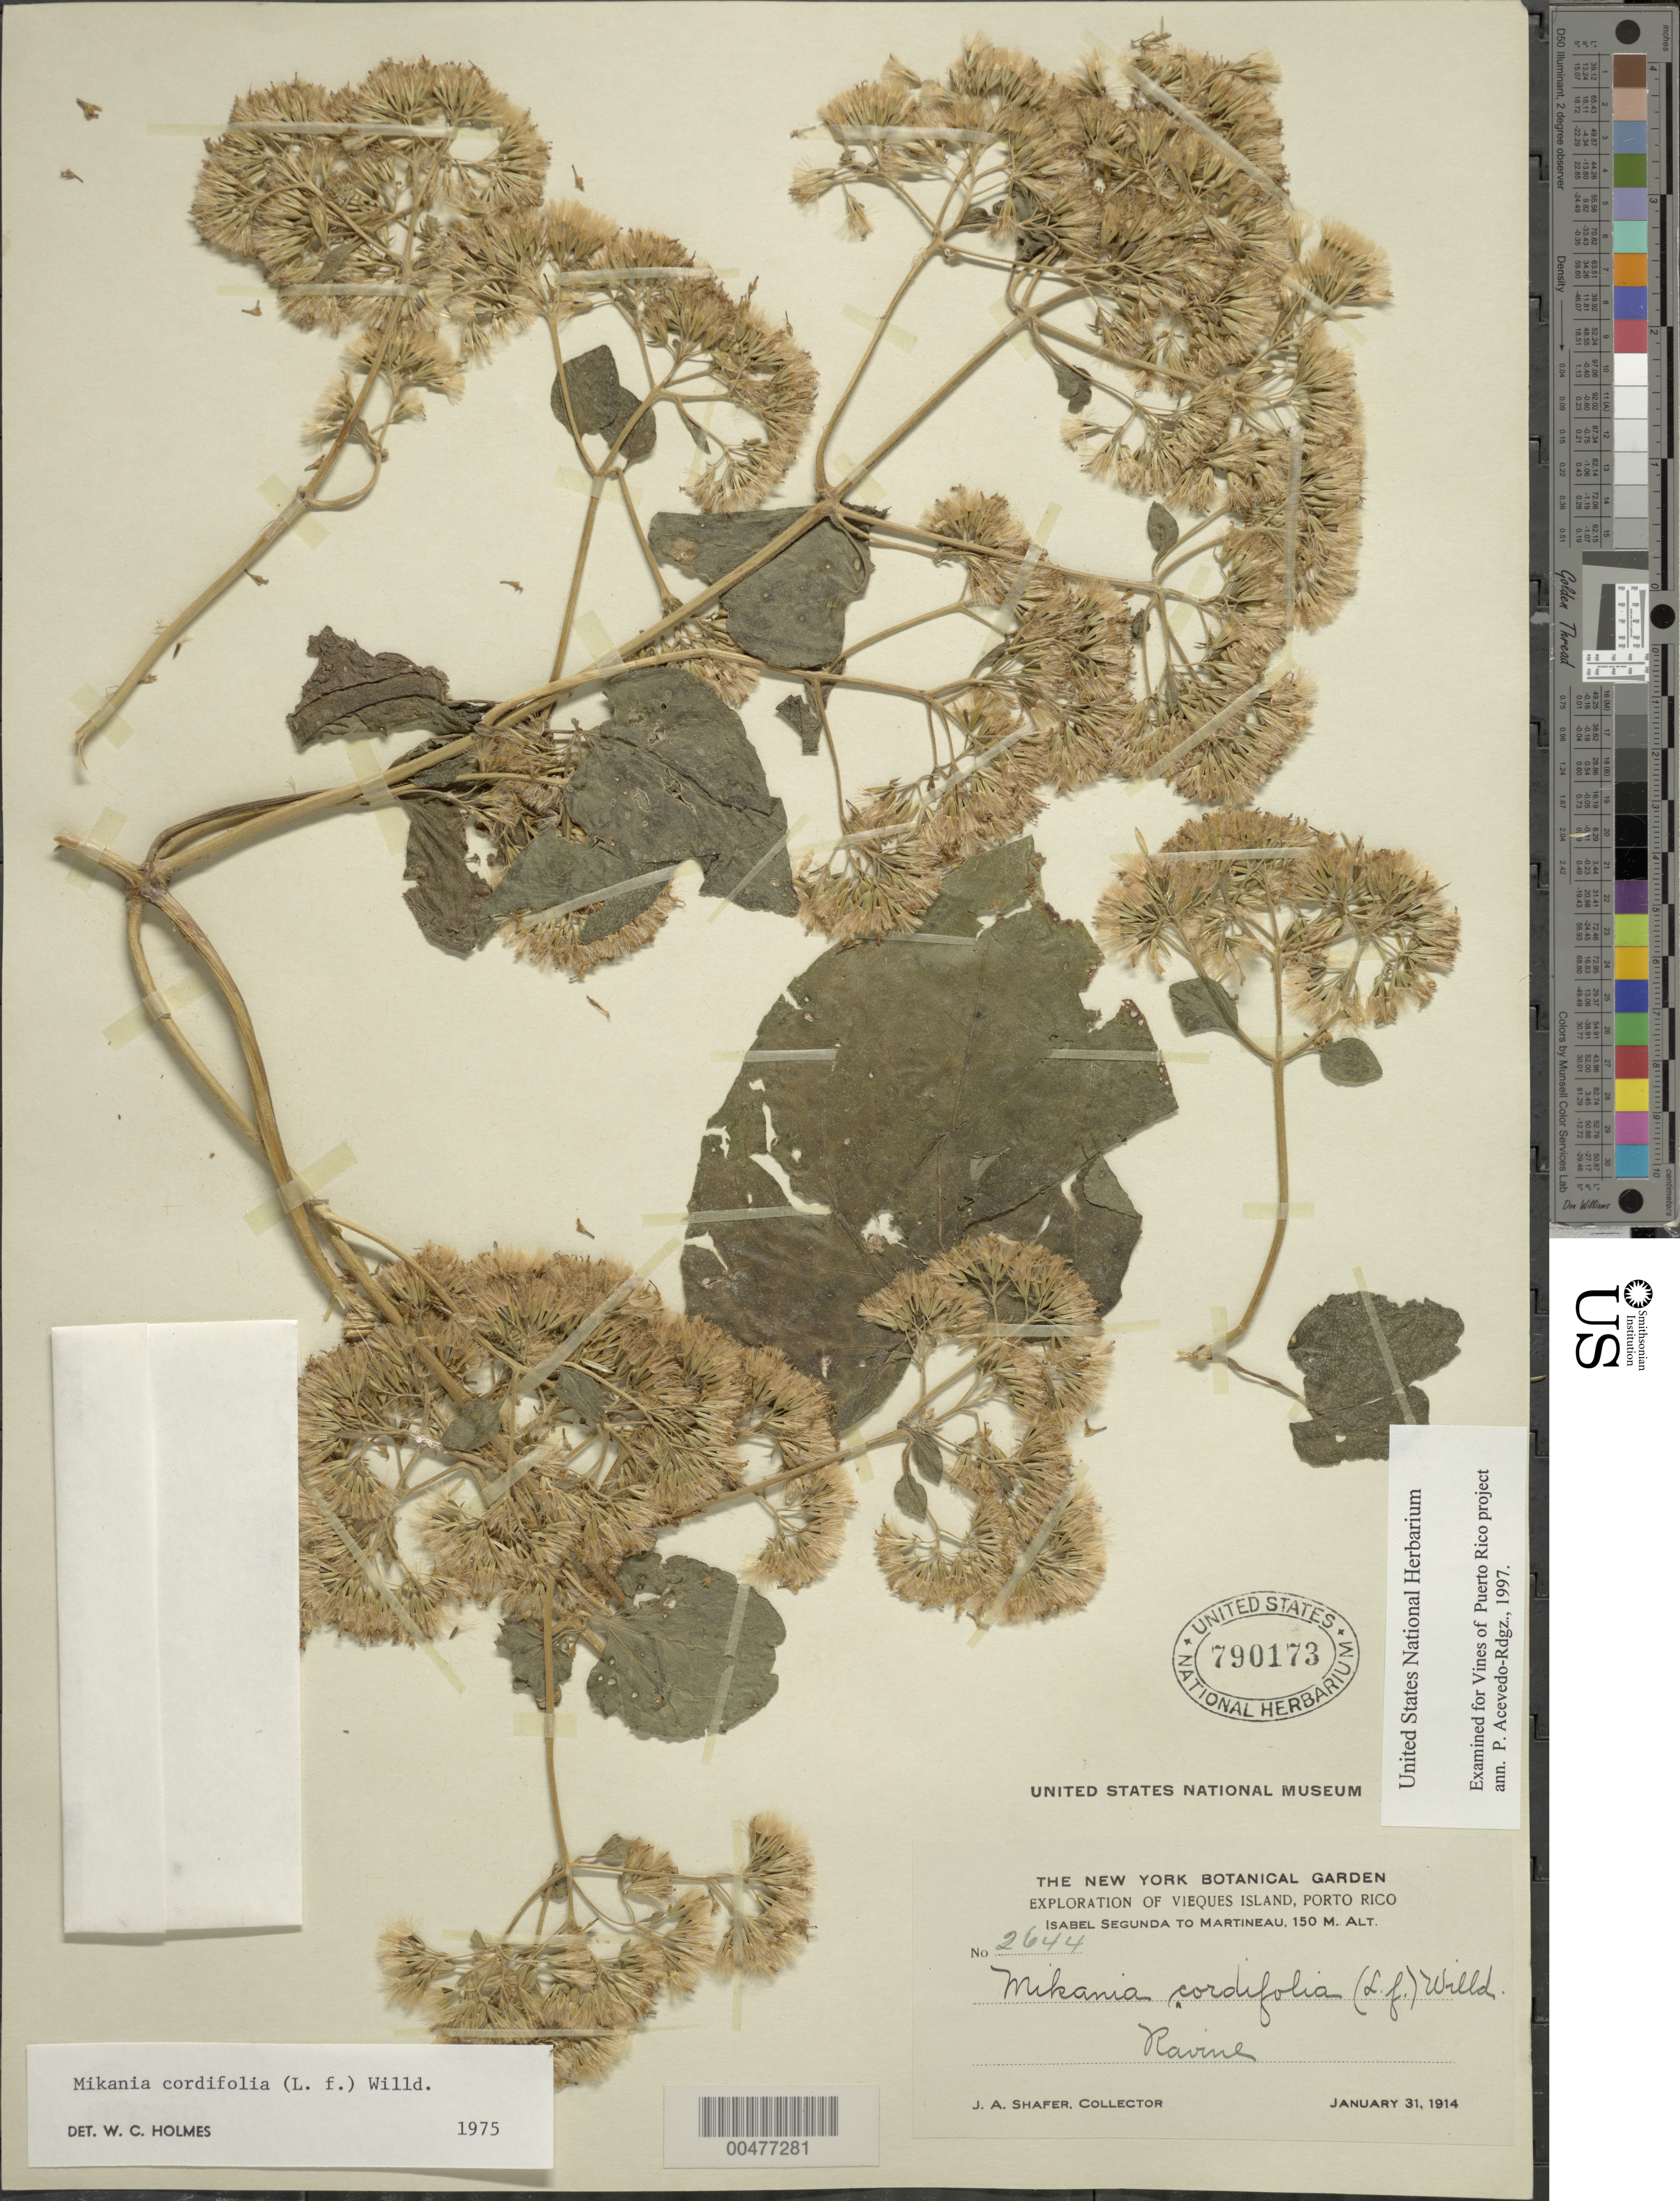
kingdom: Plantae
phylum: Tracheophyta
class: Magnoliopsida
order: Asterales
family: Asteraceae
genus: Mikania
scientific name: Mikania cordifolia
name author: Kunth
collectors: J. A. Shafer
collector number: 2644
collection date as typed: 31 Jan 1914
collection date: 1914-01-31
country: Puerto Rico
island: Vieques Island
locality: sland: Isabel Segunda to Martineau. Ravine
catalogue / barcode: US 790173